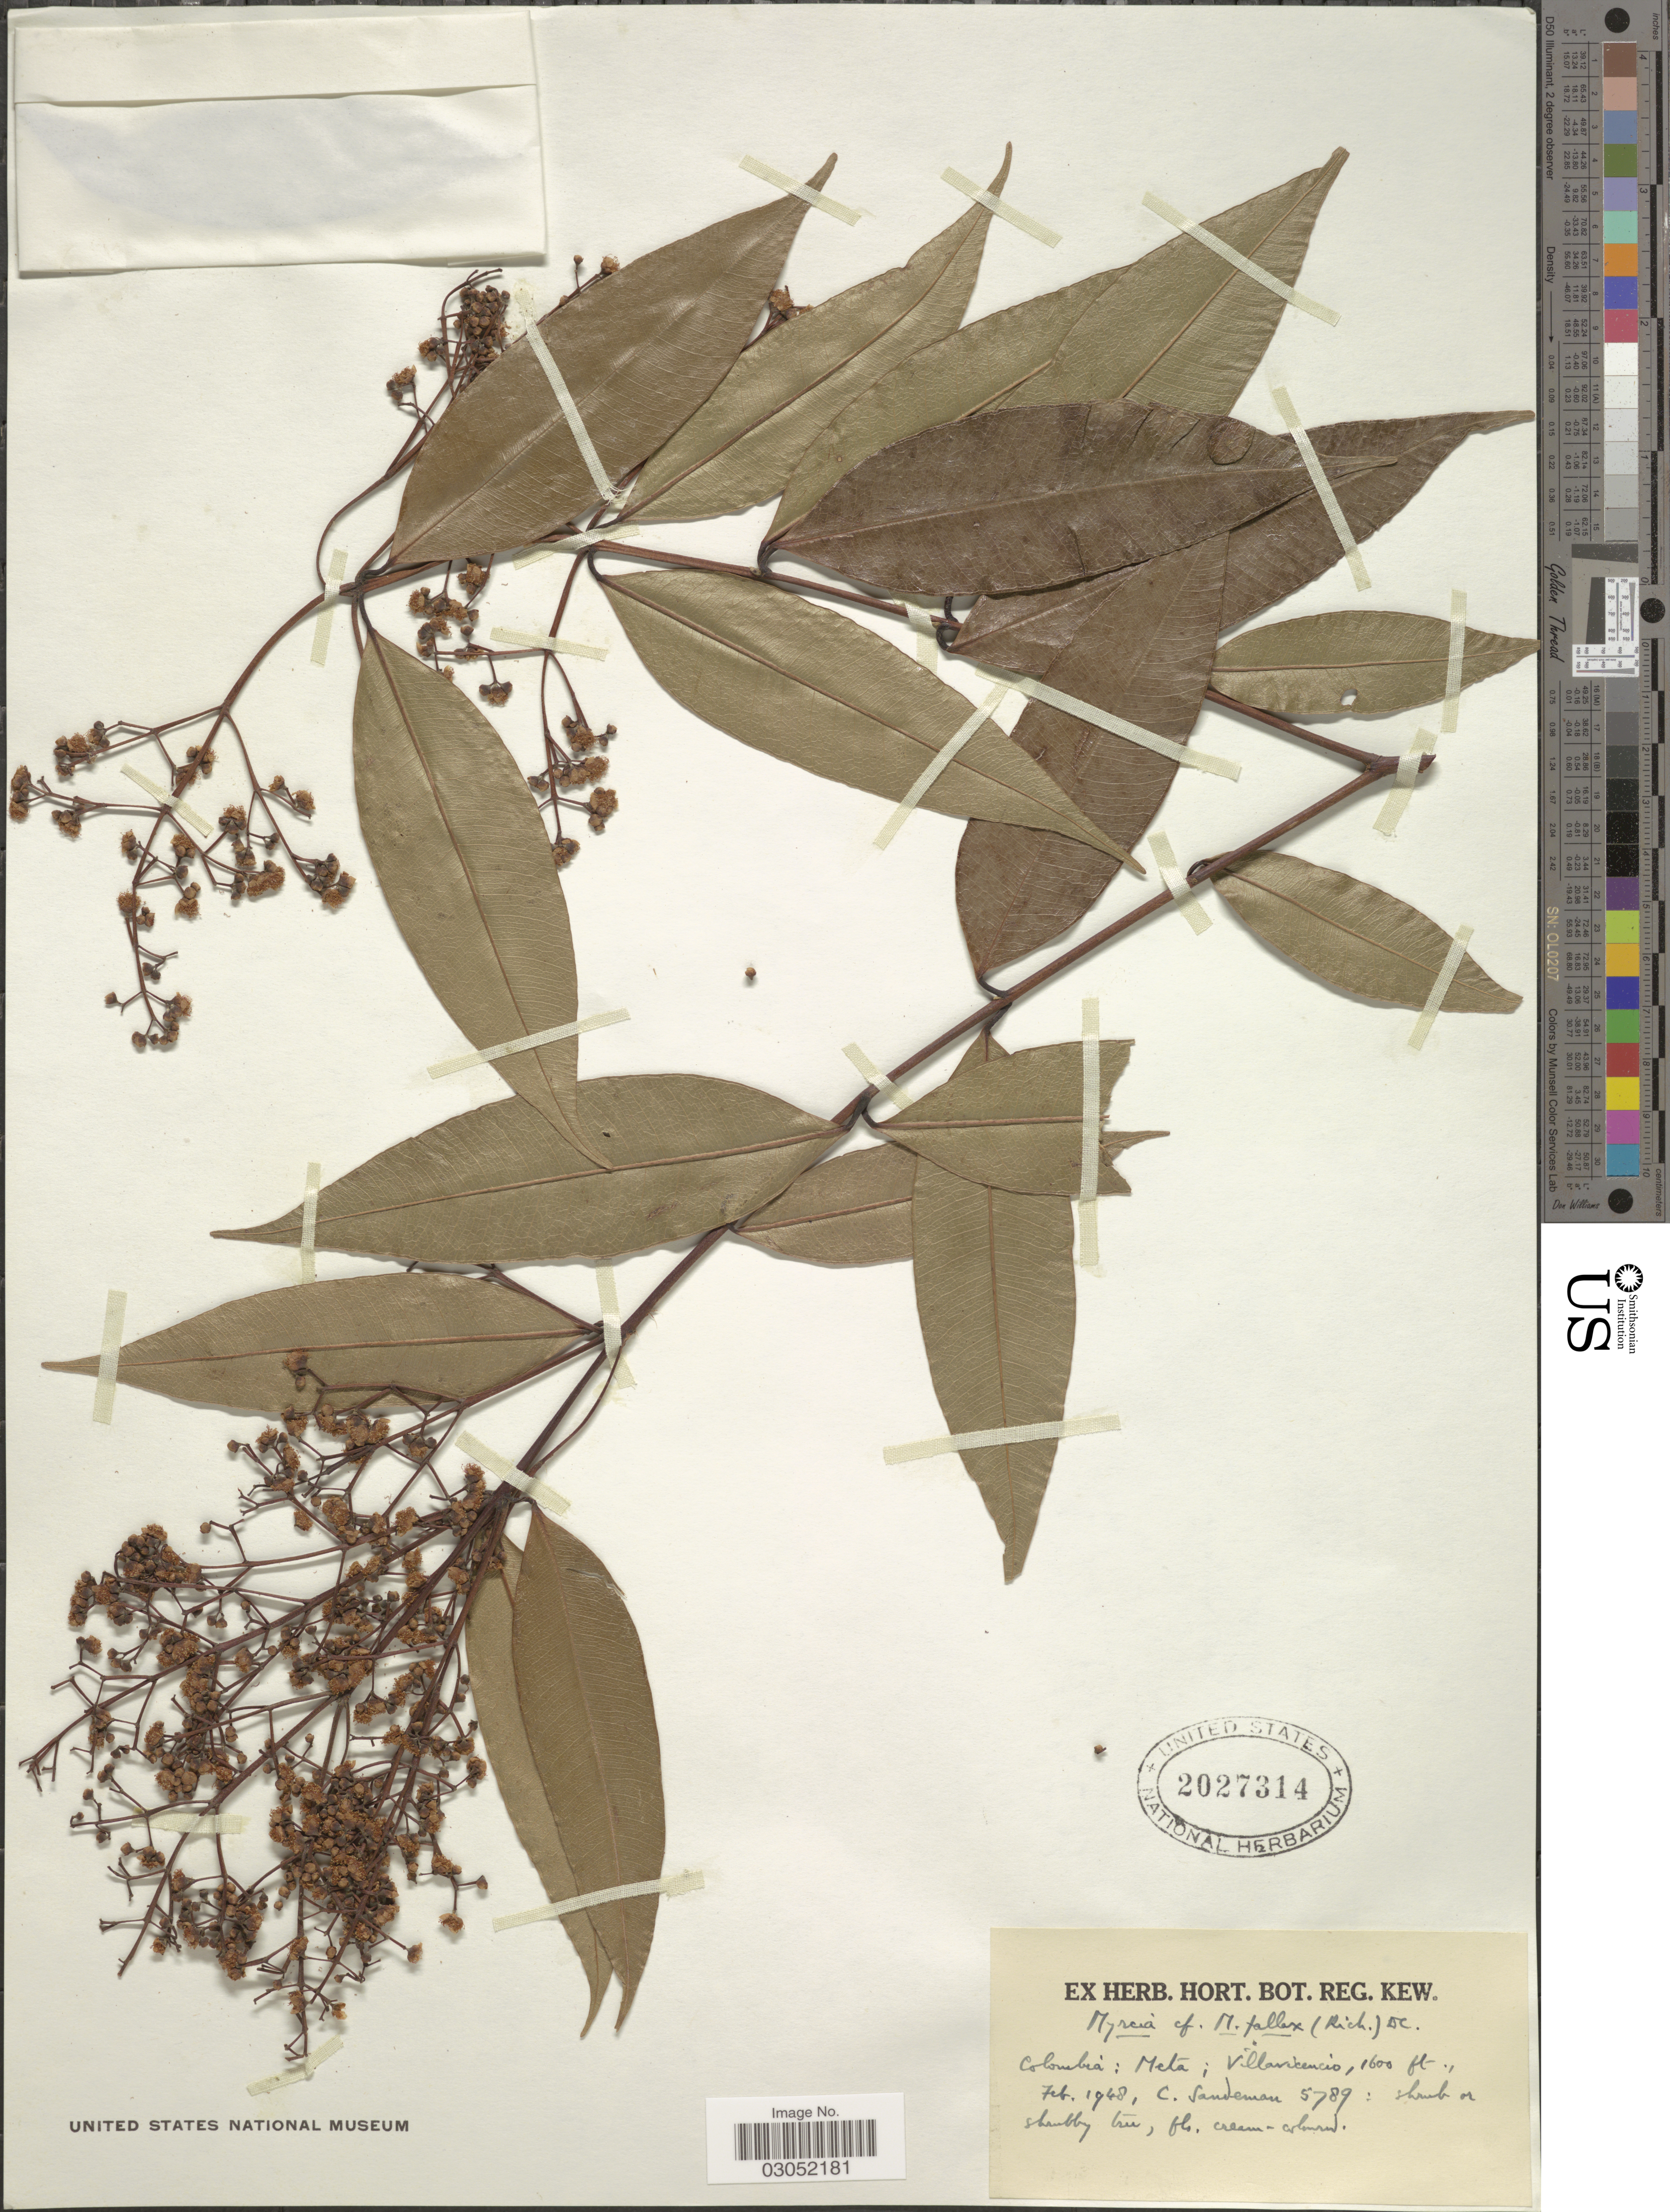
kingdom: Plantae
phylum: Tracheophyta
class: Magnoliopsida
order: Myrtales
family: Myrtaceae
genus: Myrcia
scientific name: Myrcia fallax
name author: (Rich.) DC.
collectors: C. Sandeman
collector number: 5789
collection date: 1948-02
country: Colombia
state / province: Meta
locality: Villavicencio.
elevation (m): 488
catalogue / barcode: US 2027314